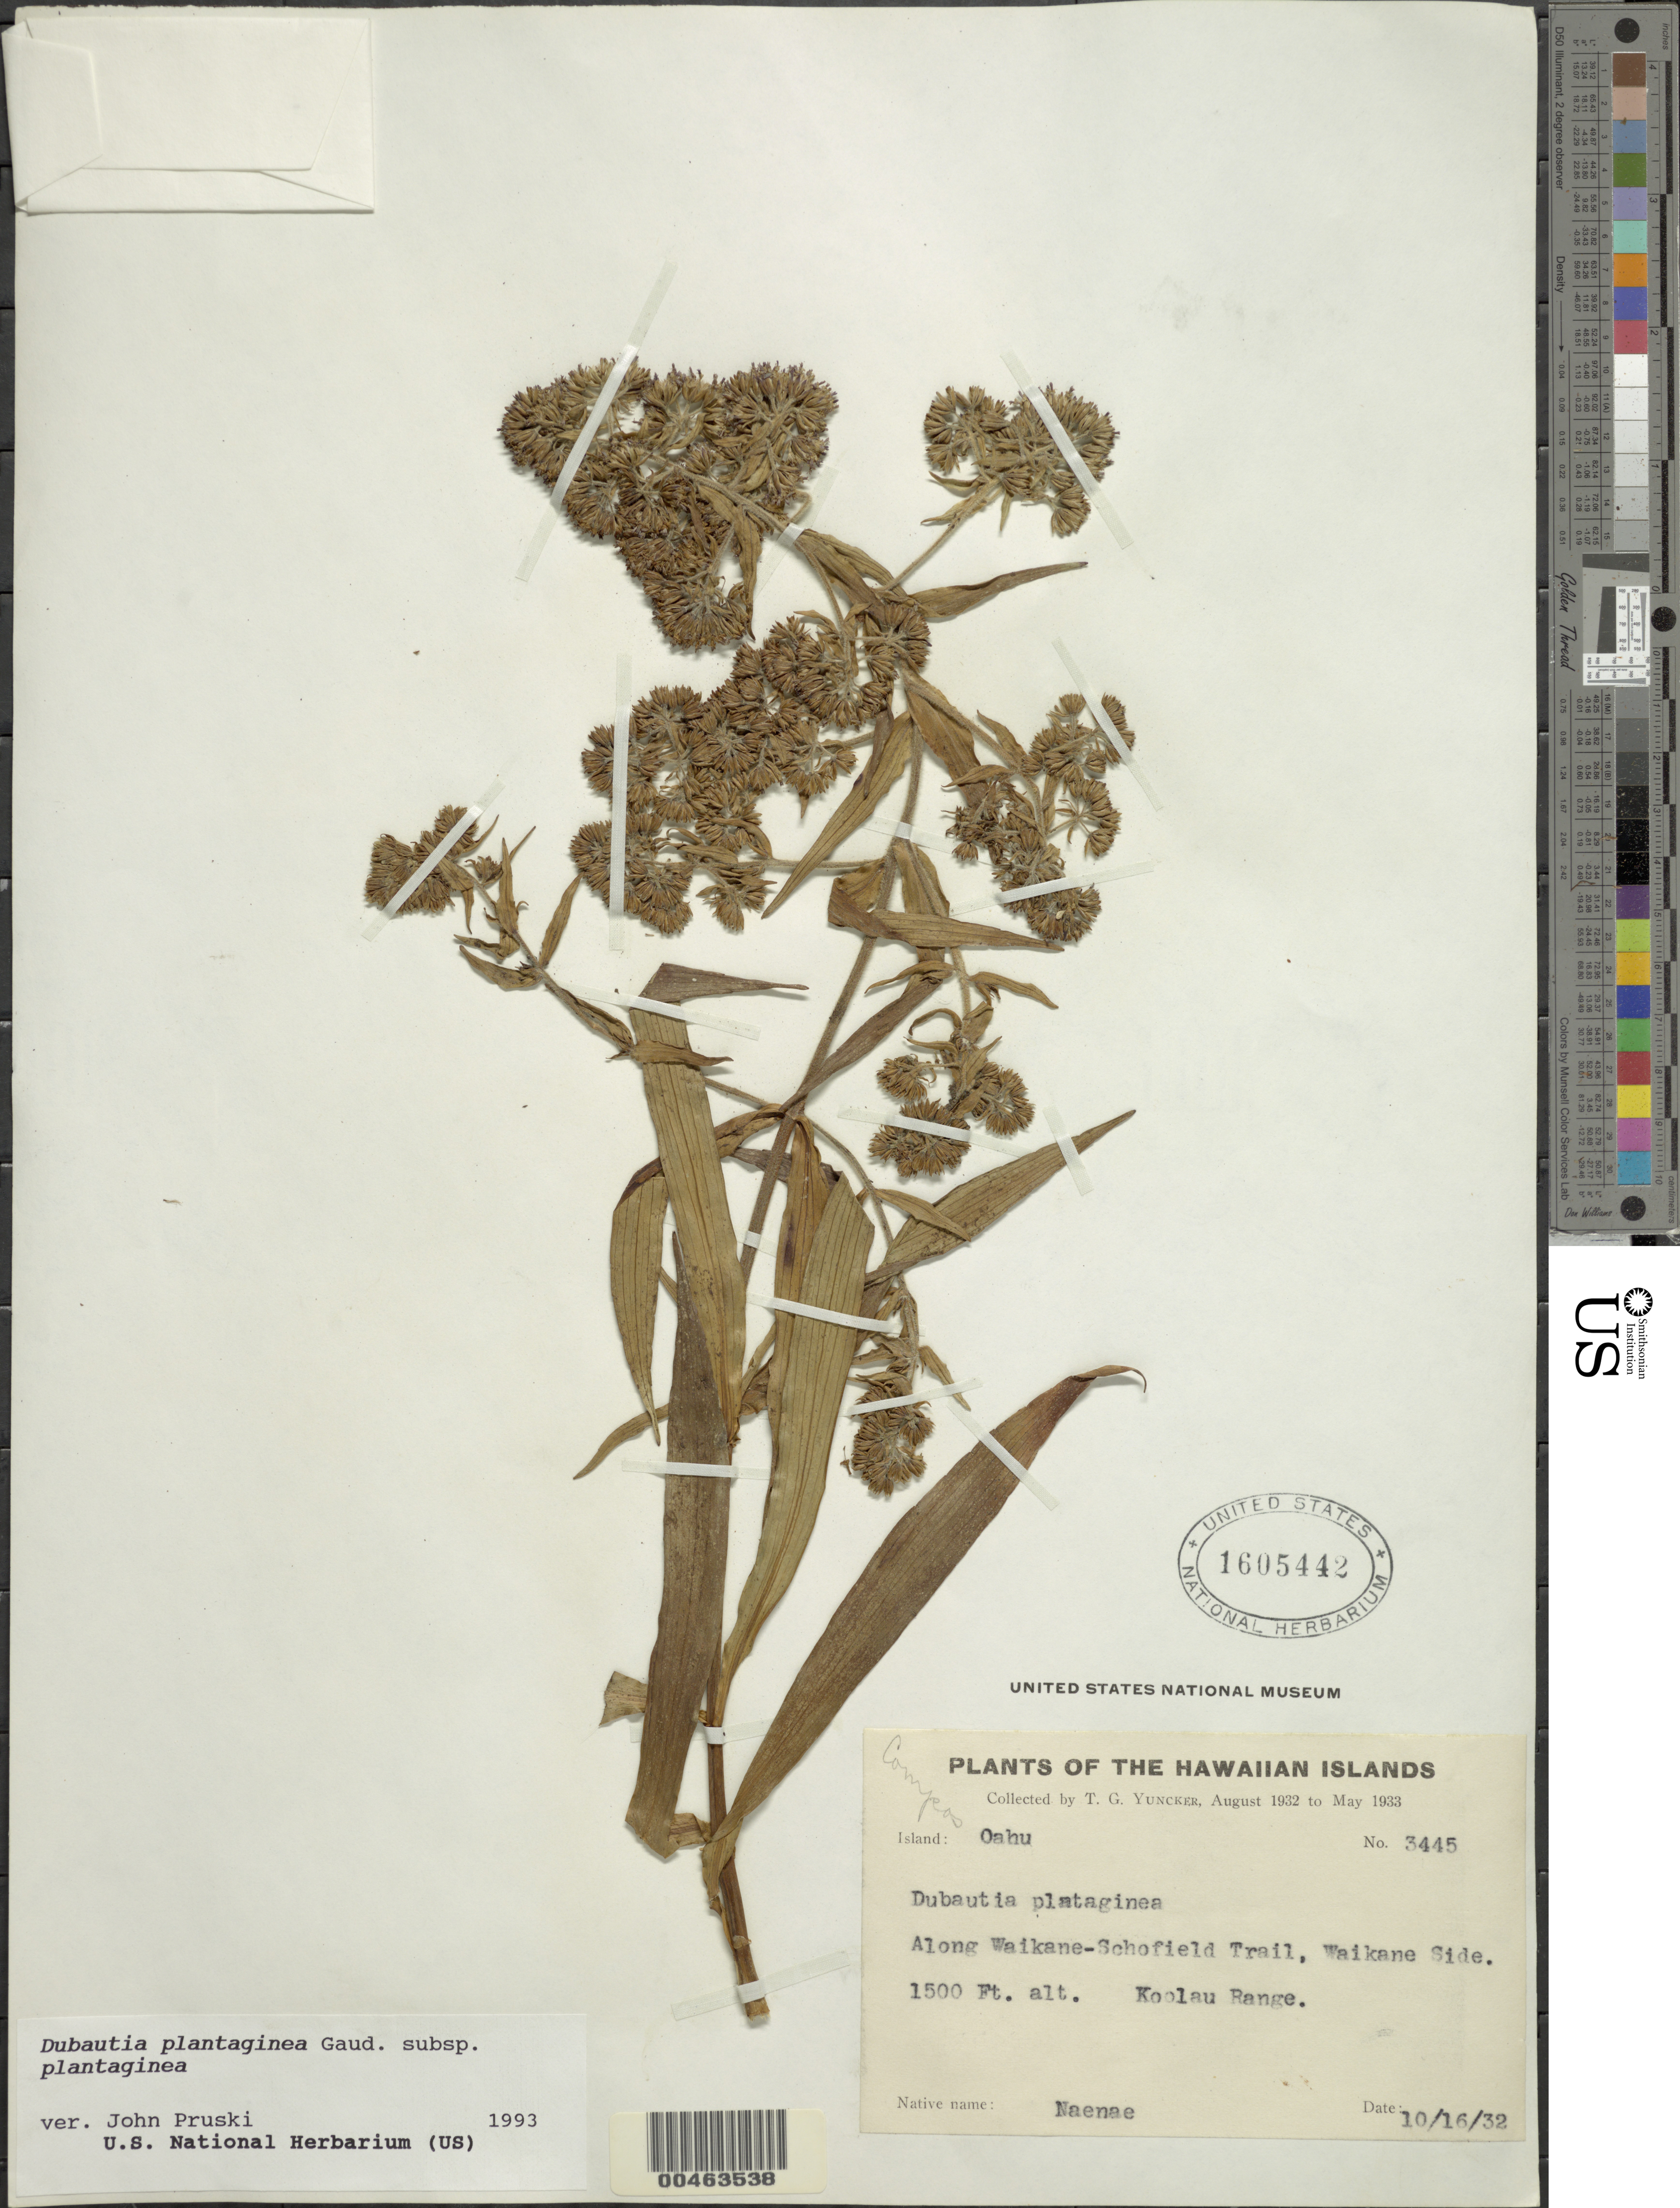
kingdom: Plantae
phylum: Tracheophyta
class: Magnoliopsida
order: Asterales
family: Asteraceae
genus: Dubautia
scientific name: Dubautia plantaginea subsp. plantaginea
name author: Gaudich.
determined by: Pruski, J. F.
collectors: T. G. Yuncker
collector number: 3445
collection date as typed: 16 Oct 1932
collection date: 1932-10-16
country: United States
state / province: Hawaii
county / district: Honolulu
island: Oahu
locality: Along Waikane-Schofield Trail, Waikane side. Koolau Range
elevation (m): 457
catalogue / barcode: US 1605442